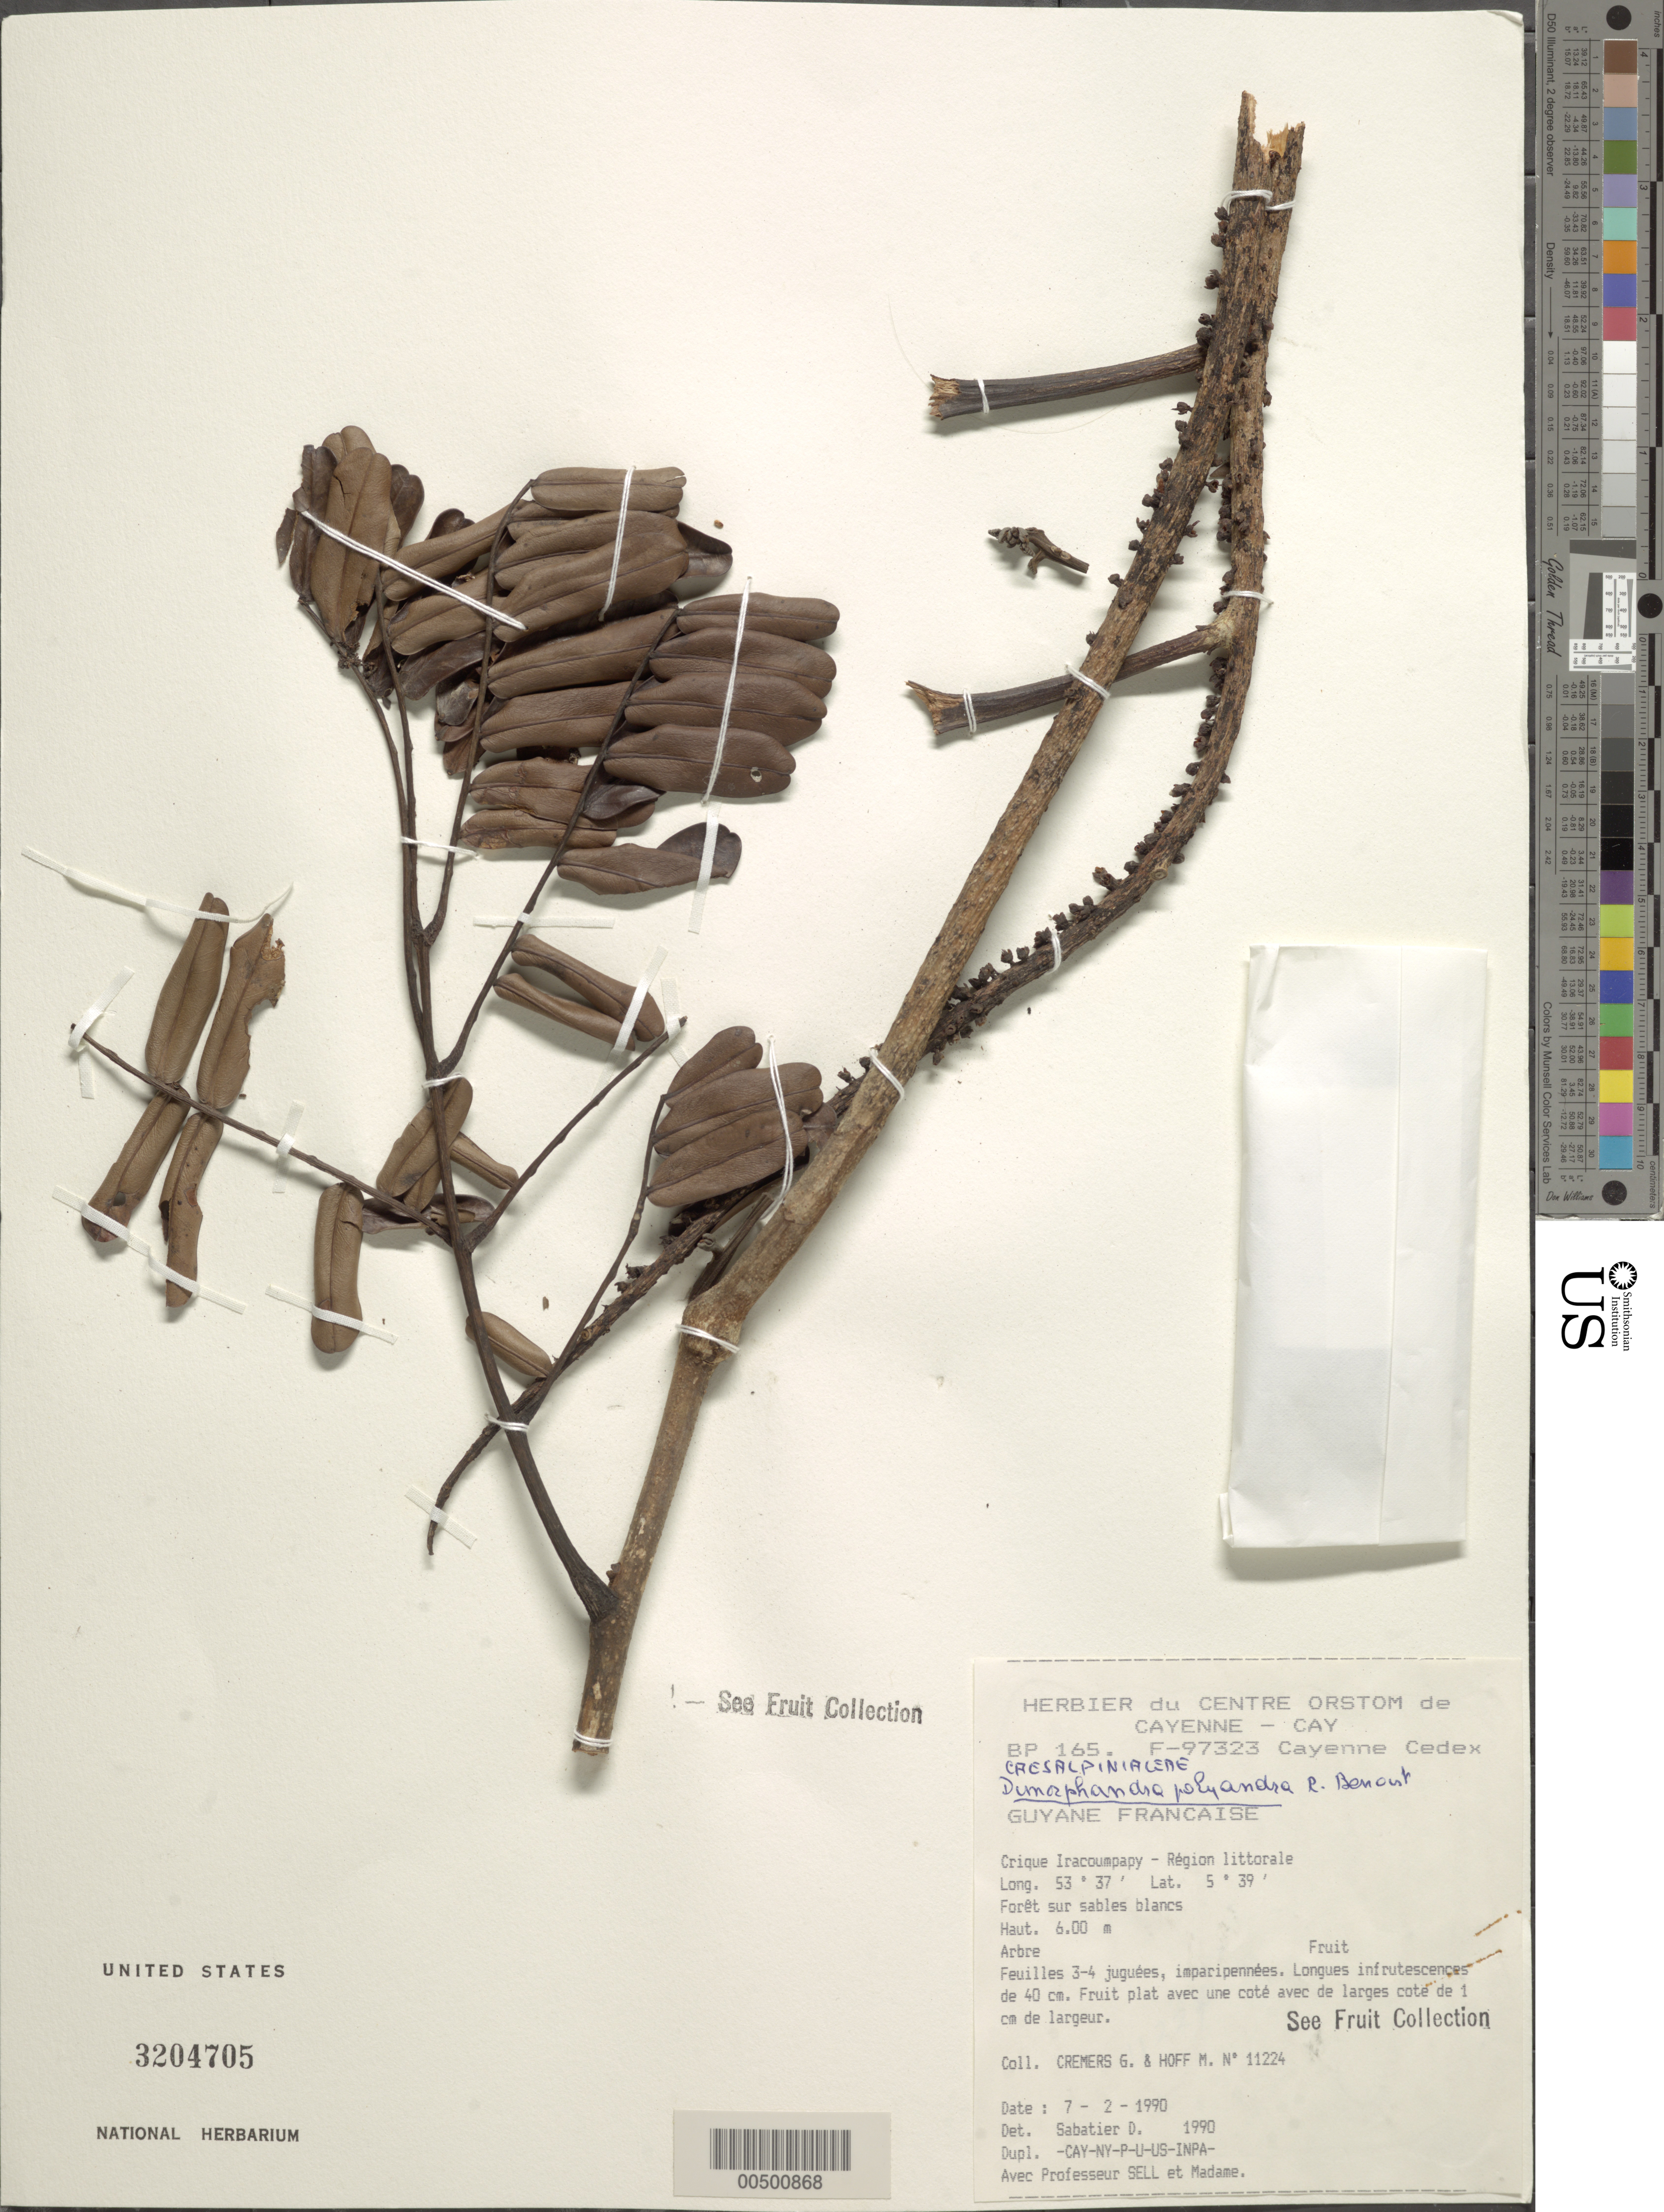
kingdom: Plantae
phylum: Tracheophyta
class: Magnoliopsida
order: Fabales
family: Fabaceae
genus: Dimorphandra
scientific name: Dimorphandra polyandra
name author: Benoist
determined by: Sabatier, D.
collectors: G. Cremers & M. Hoff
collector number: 11224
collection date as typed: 07 Feb 1990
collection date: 1990-02-07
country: French Guiana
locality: Crique Iracoumpapy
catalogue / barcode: US 3204705